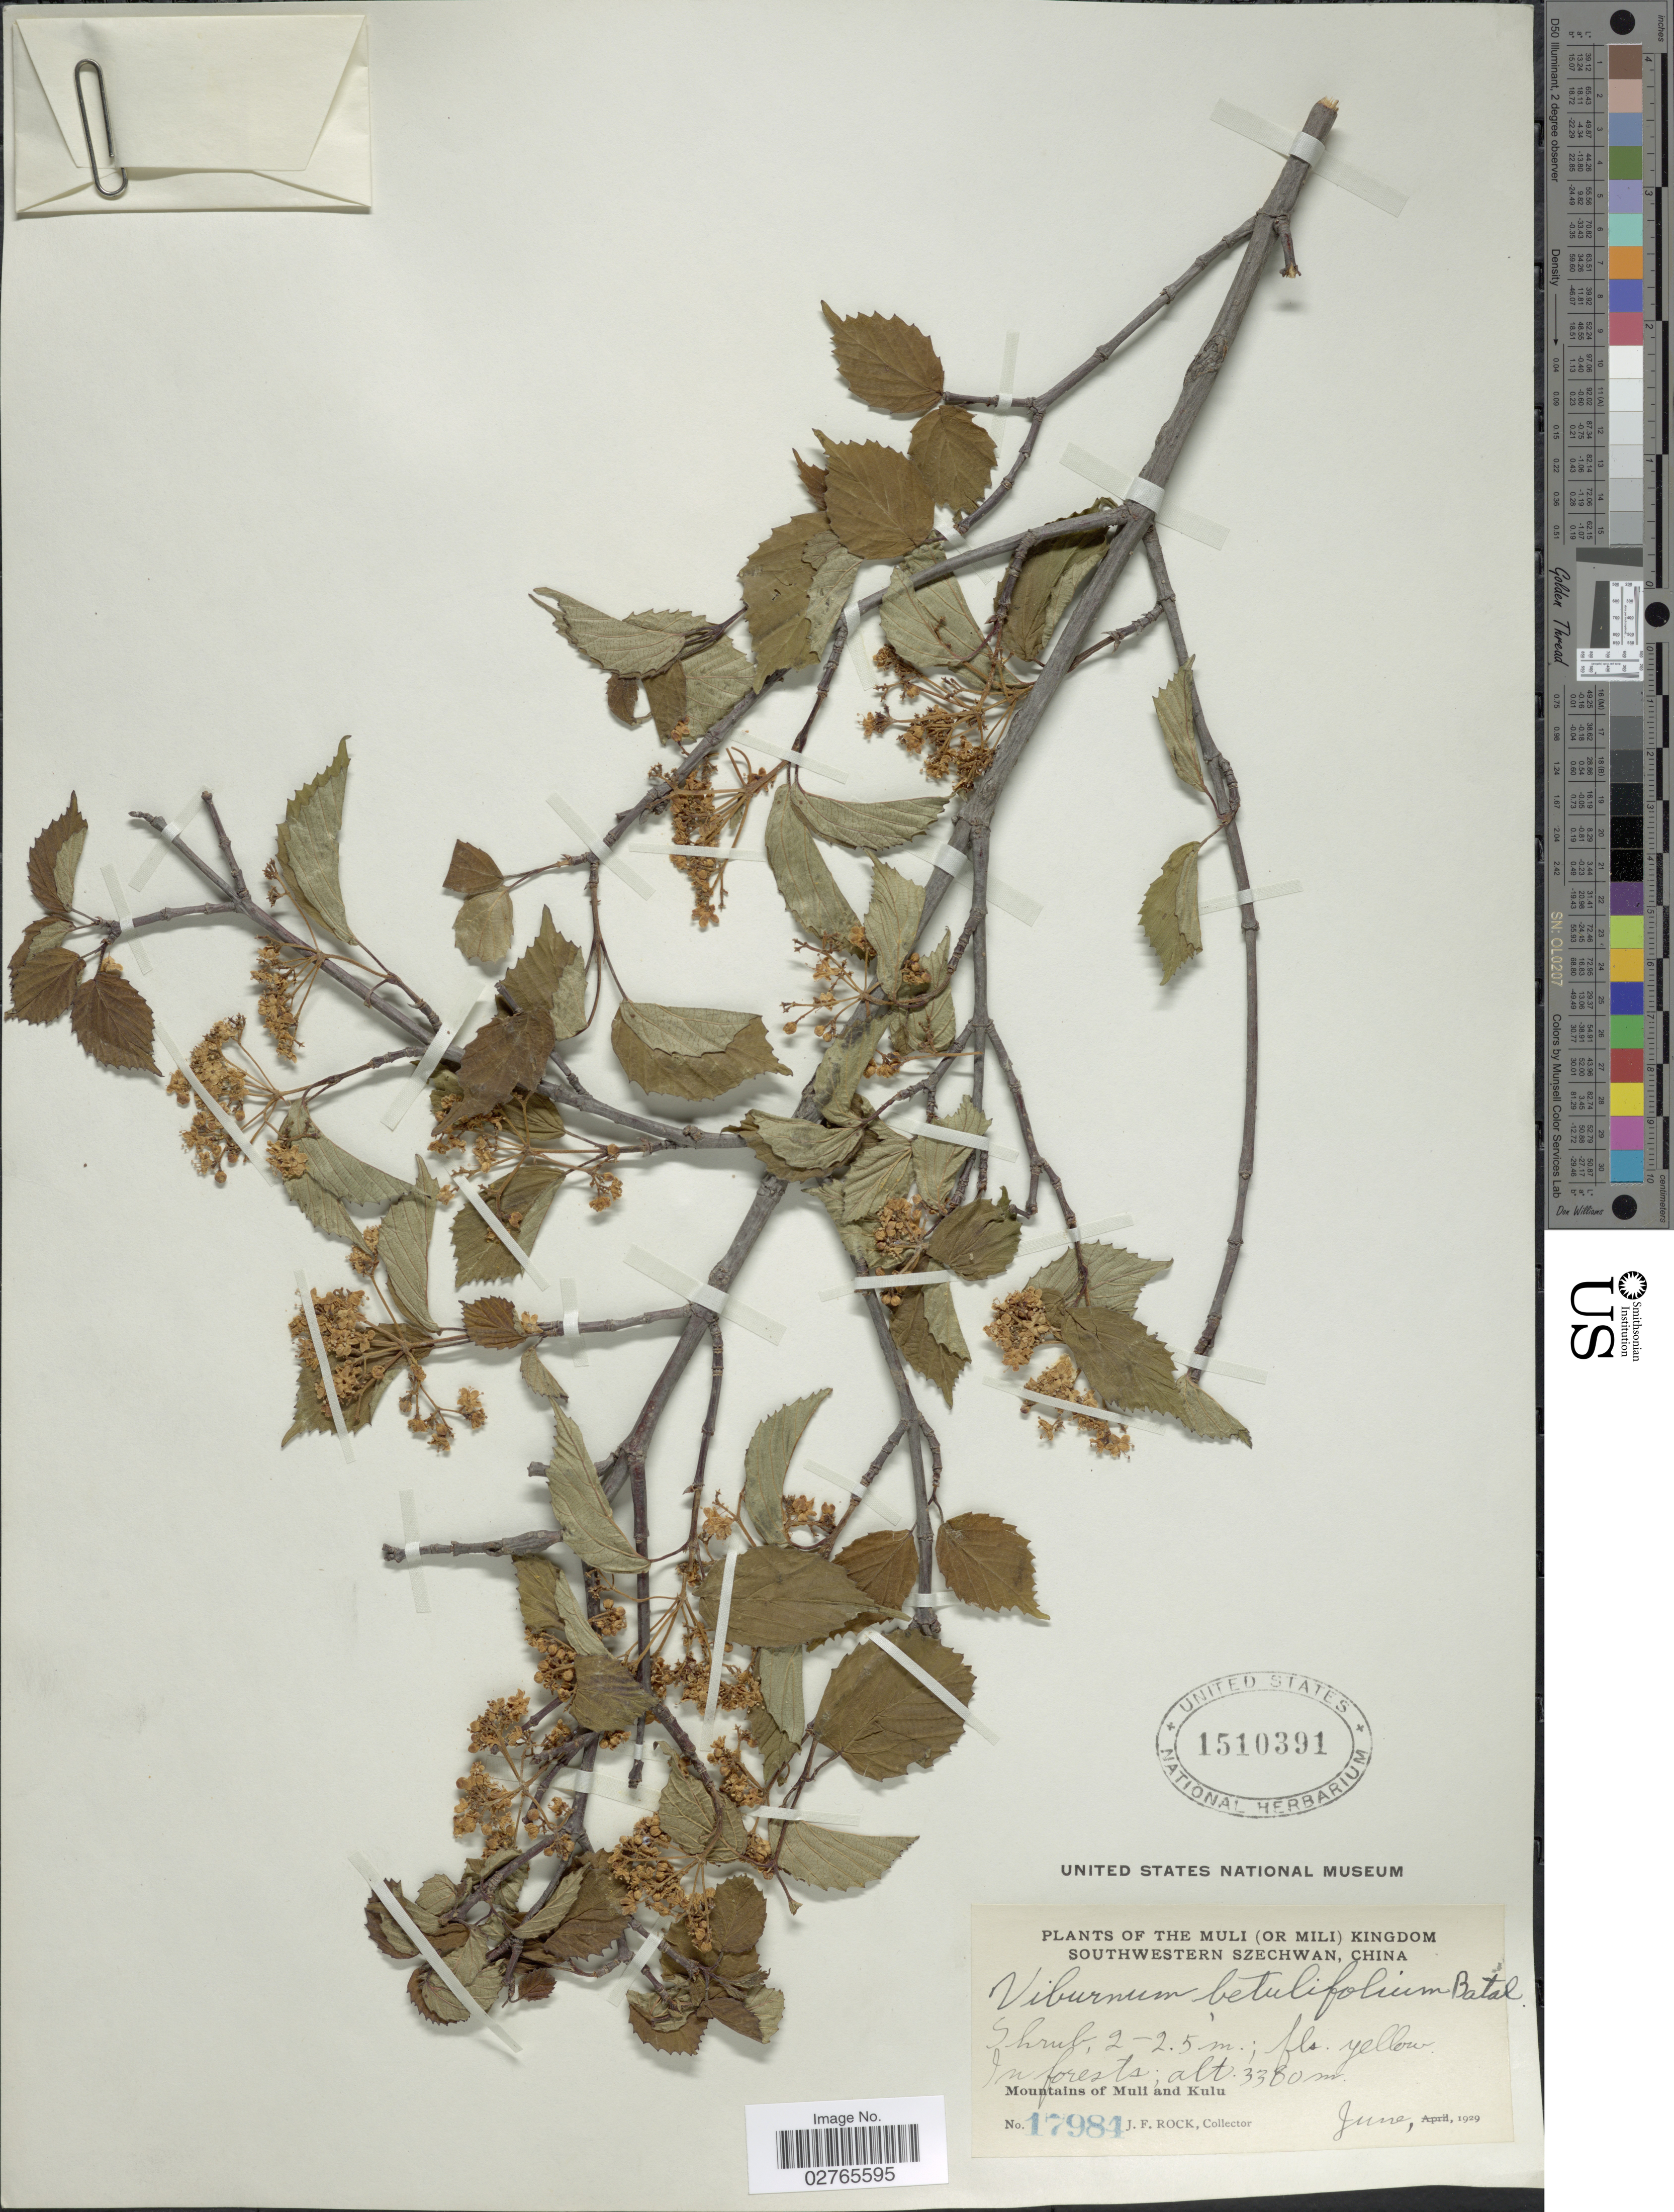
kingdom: Plantae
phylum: Tracheophyta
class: Magnoliopsida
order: Dipsacales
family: Viburnaceae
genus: Viburnum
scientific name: Viburnum betulifolium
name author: Batalin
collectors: J. Rock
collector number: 17984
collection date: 1929-06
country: China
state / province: Sichuan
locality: The Muli (or Mili) Kingdom, Southwestern Szechwan. Mountains of Muli and Kulu.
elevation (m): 3380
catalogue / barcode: US 1510391